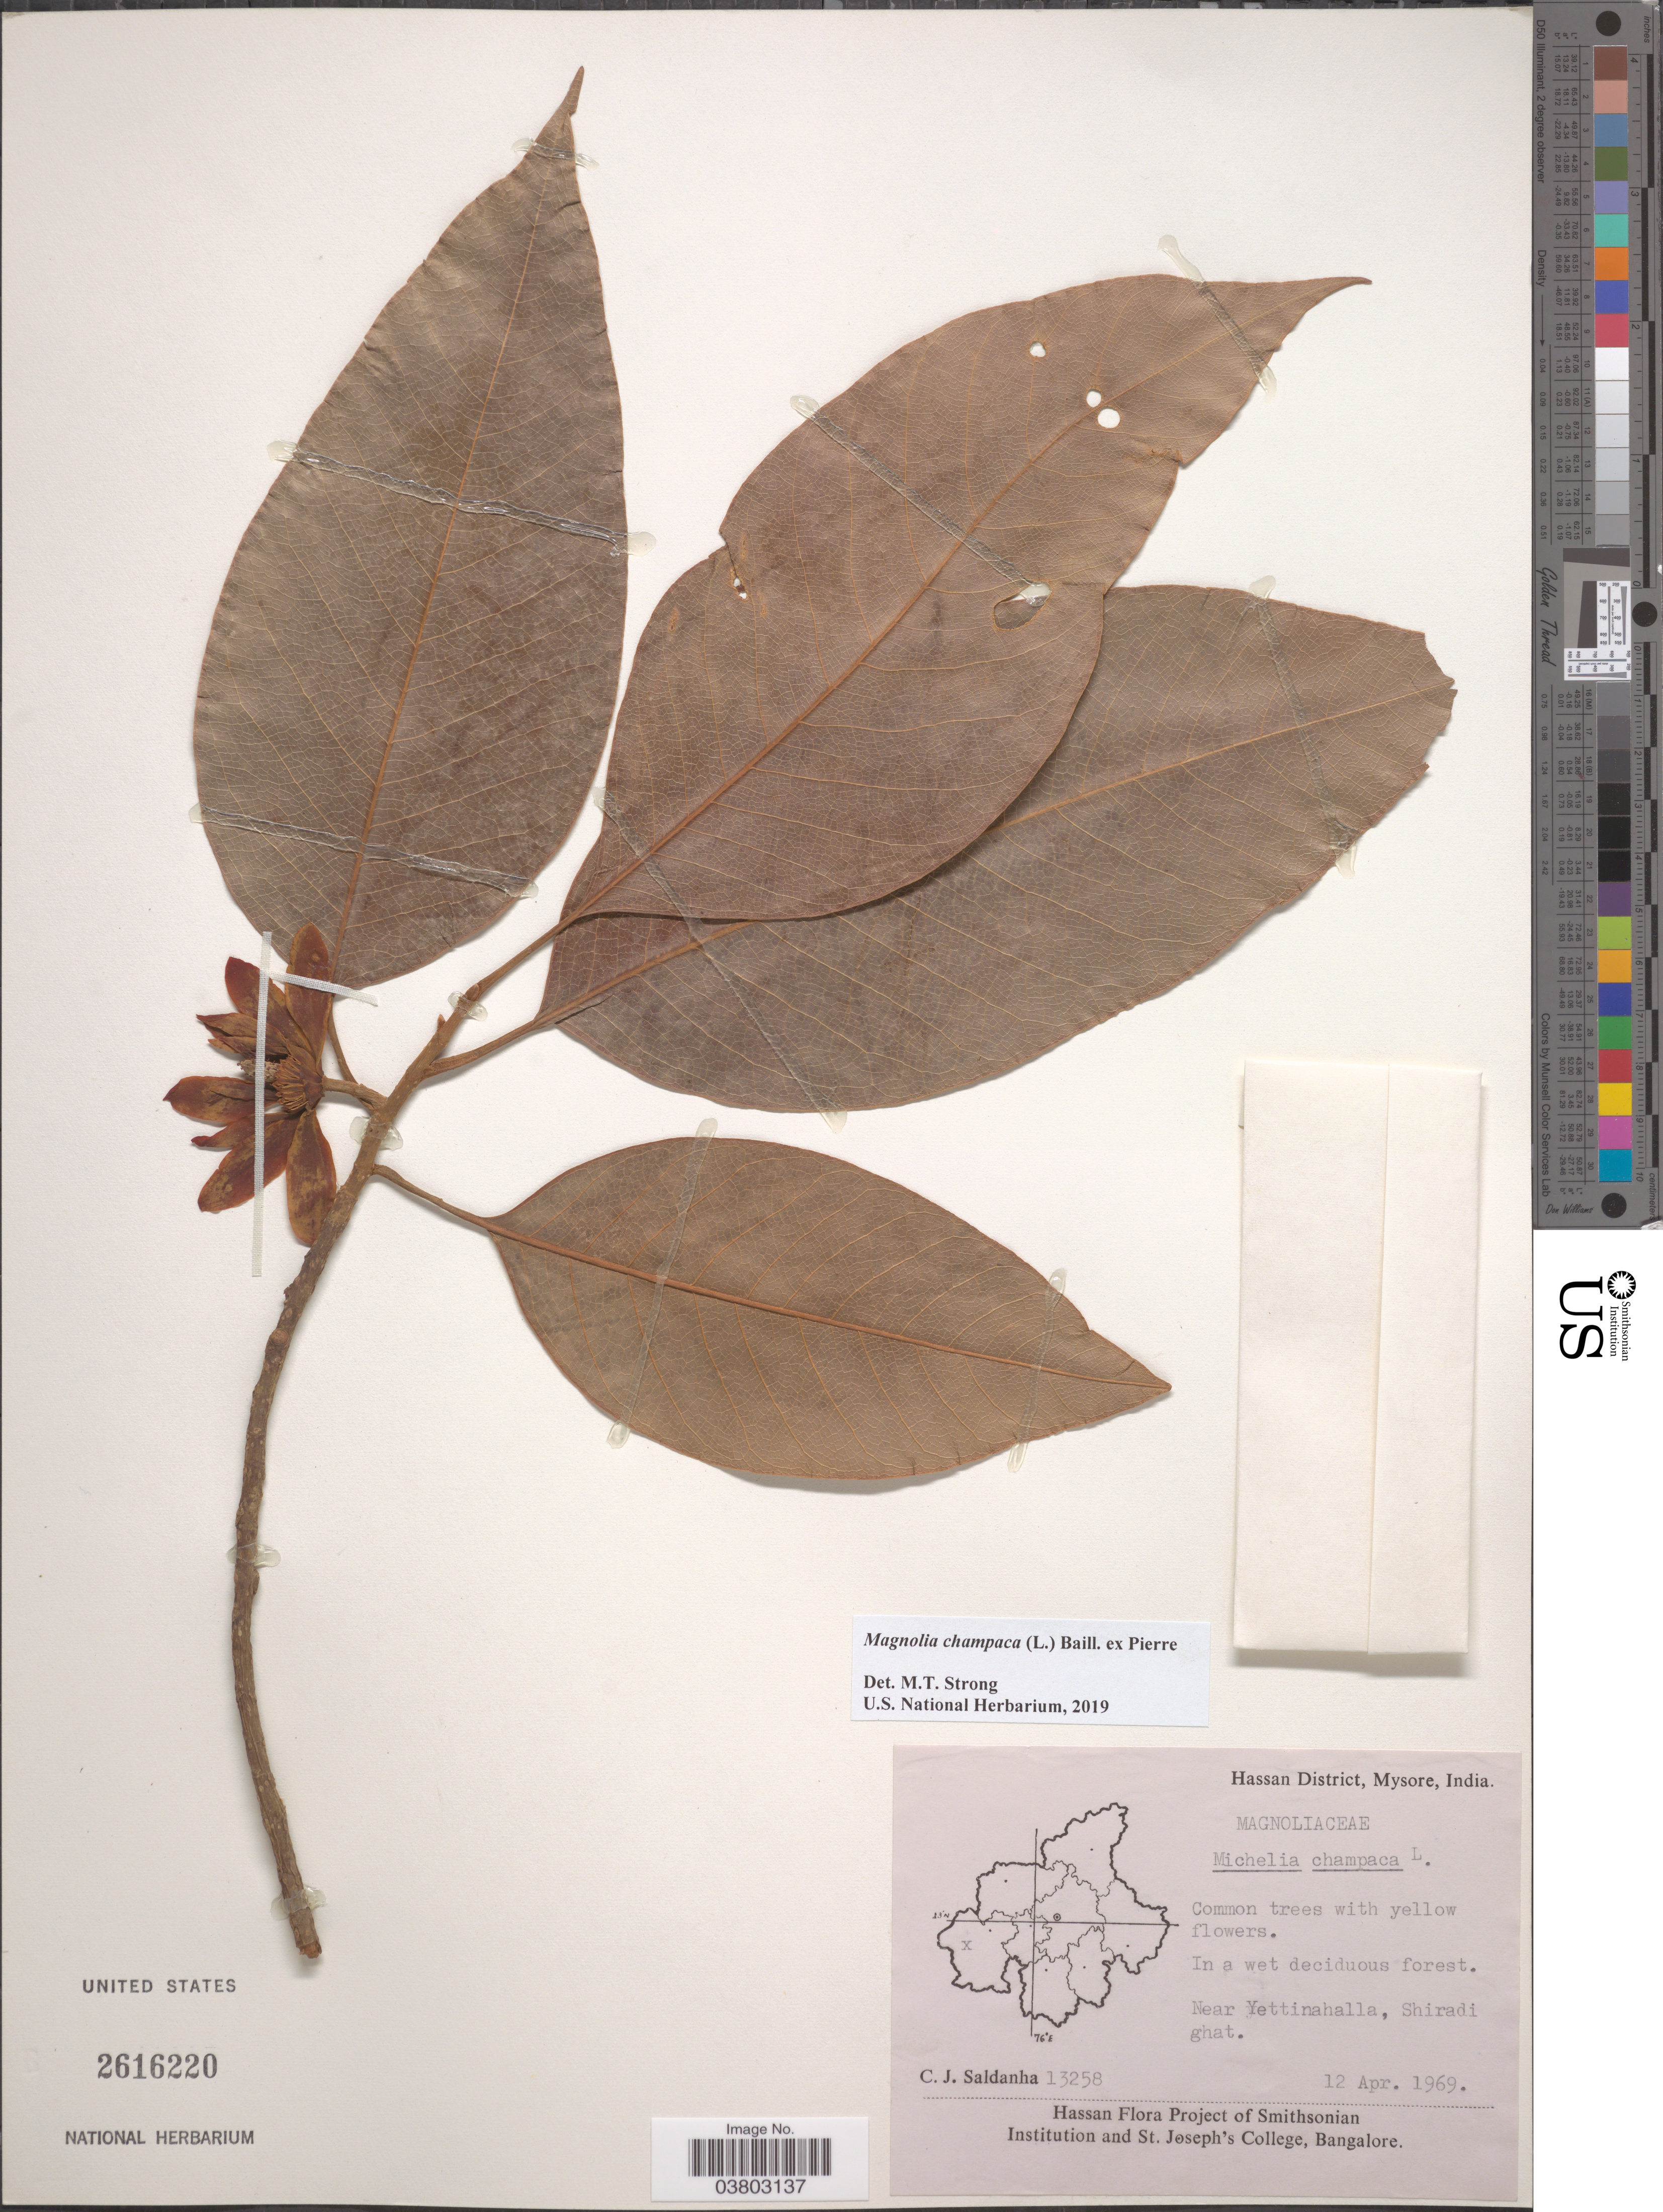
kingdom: Plantae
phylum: Tracheophyta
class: Magnoliopsida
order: Magnoliales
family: Magnoliaceae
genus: Magnolia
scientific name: Magnolia champaca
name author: (L.) Baill. ex Pierre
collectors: C. J. Saldanha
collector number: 13258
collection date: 1969-04-12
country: India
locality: Hassan District, Mysore. Near Yettinahalla, Shiradi ghat.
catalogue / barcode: US 2616220